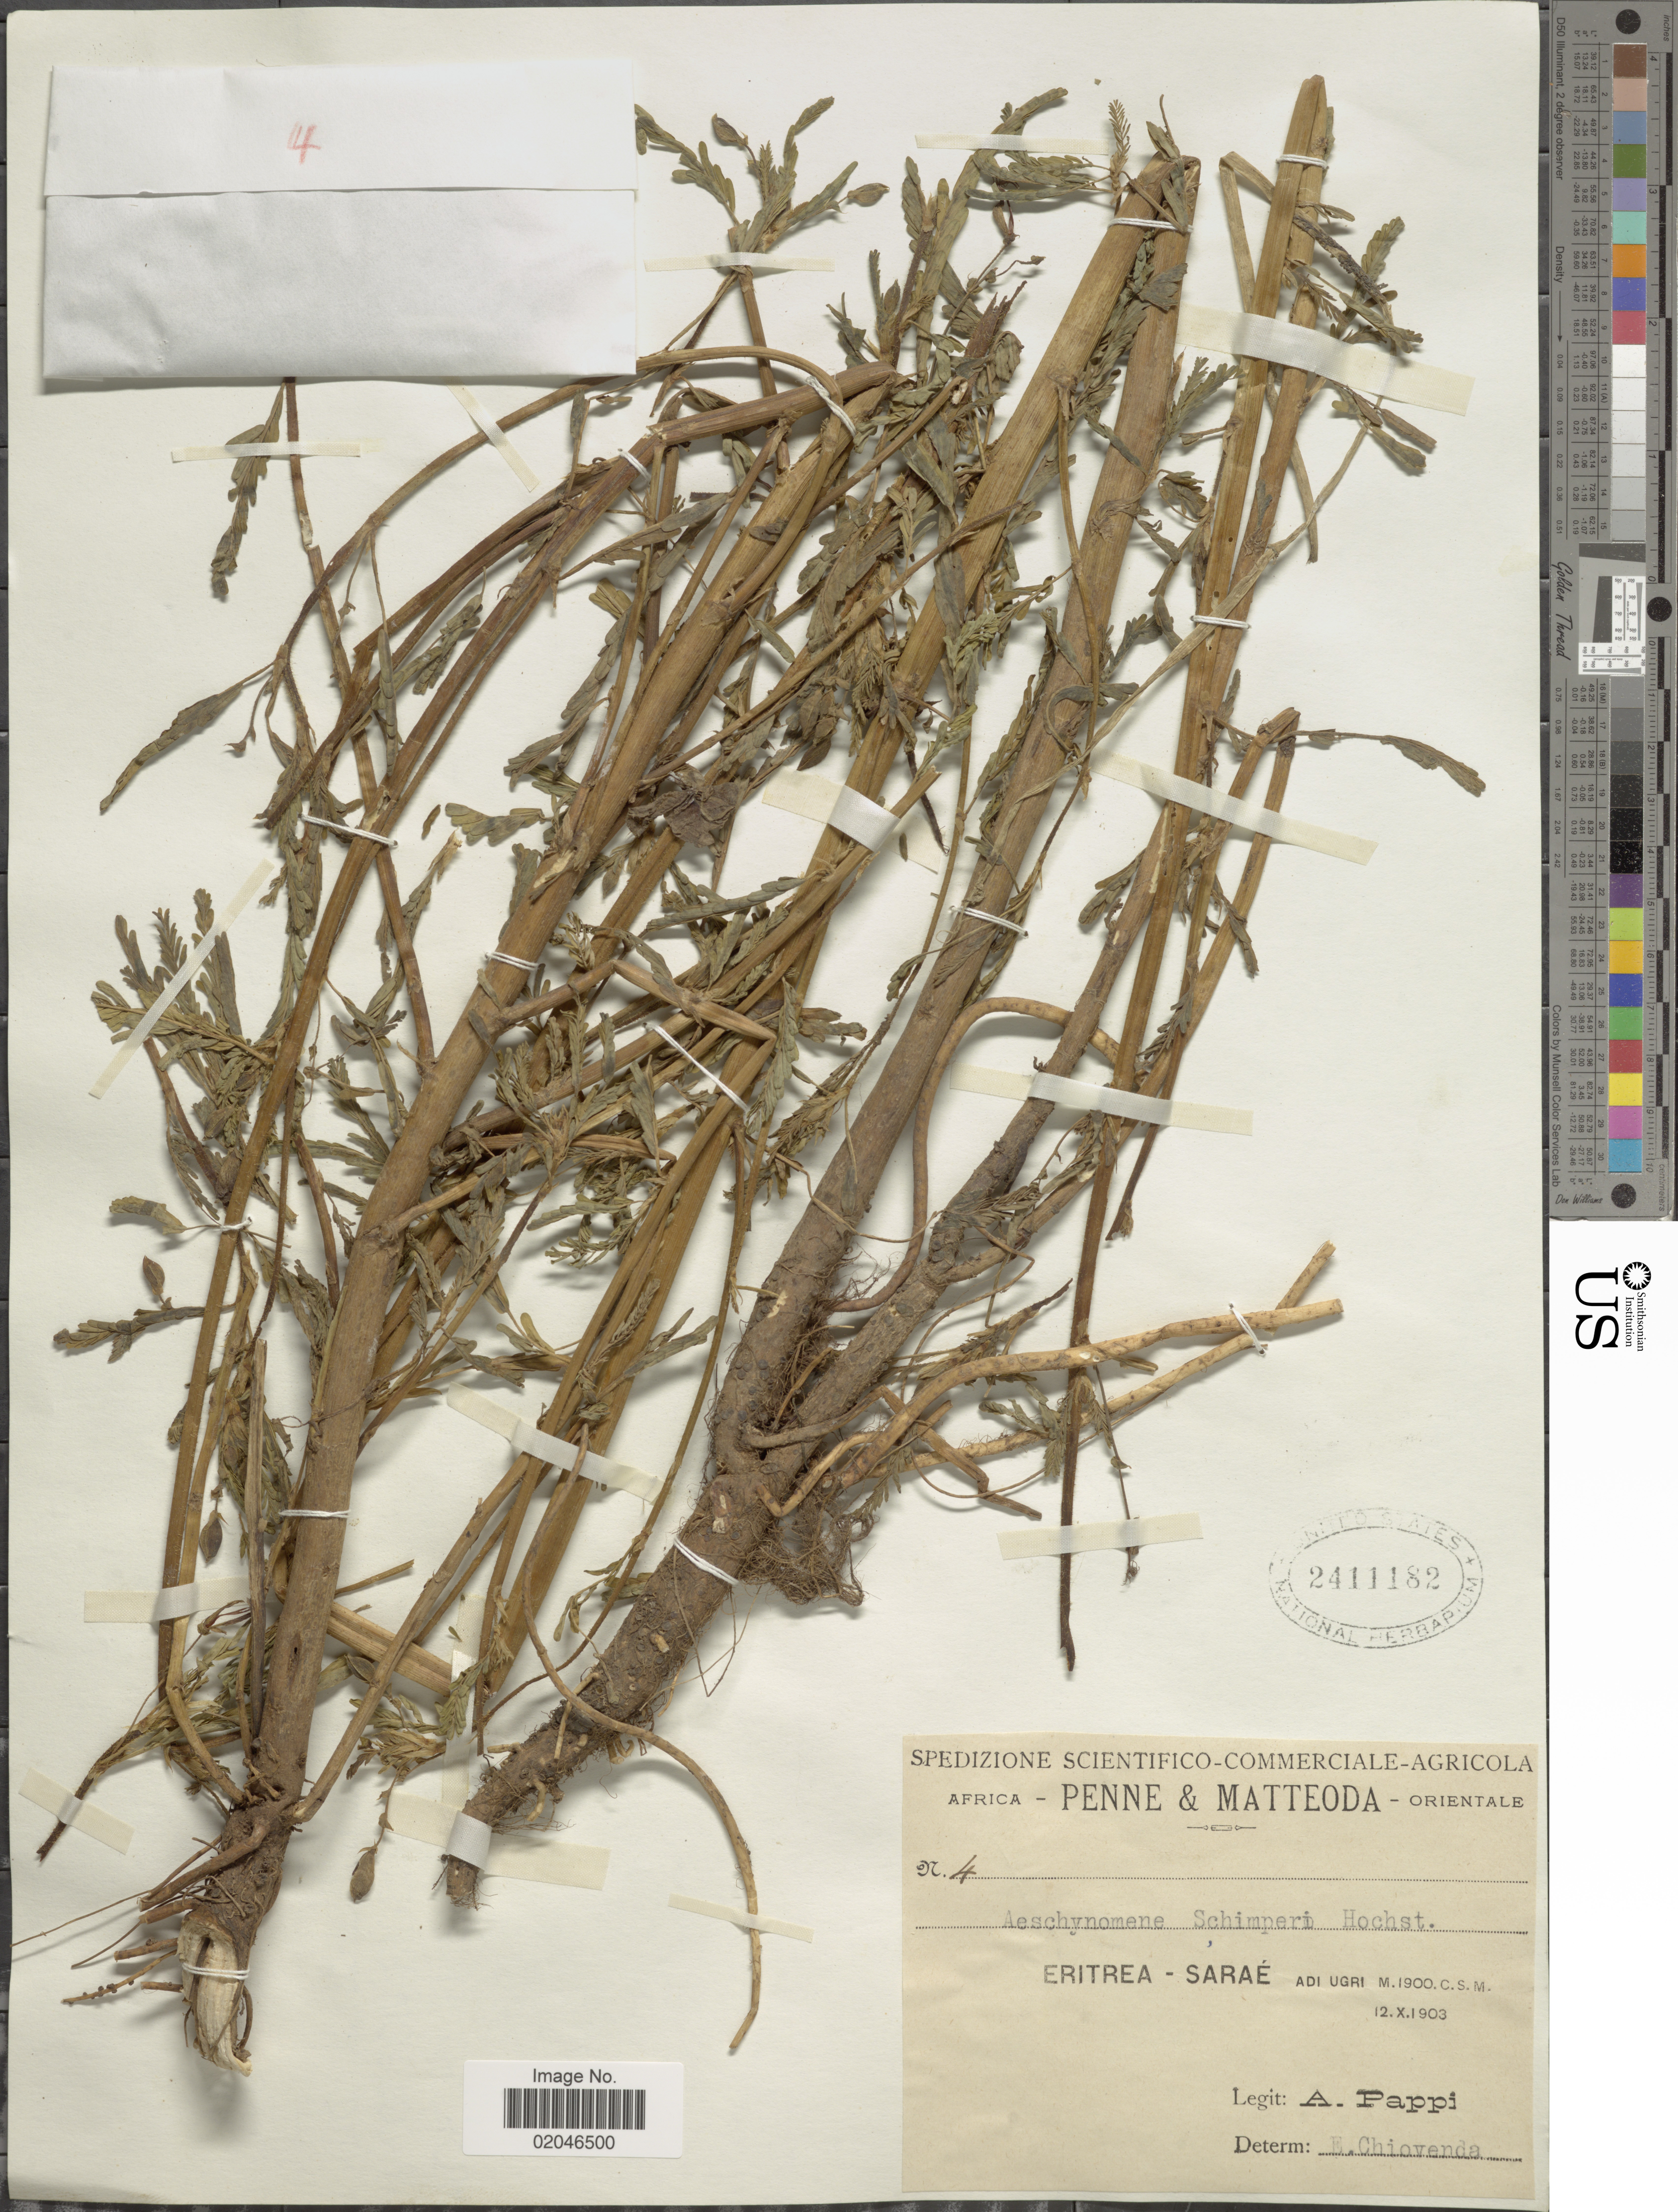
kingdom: Plantae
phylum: Tracheophyta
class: Magnoliopsida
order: Fabales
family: Fabaceae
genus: Aeschynomene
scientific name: Aeschynomene schimperi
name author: Hochst. ex A. Rich.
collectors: A. Pappi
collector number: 4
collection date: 1903-10-12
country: Eritrea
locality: Eritrea - Saraé, Adi Ugri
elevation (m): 1900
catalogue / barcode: US 2411182